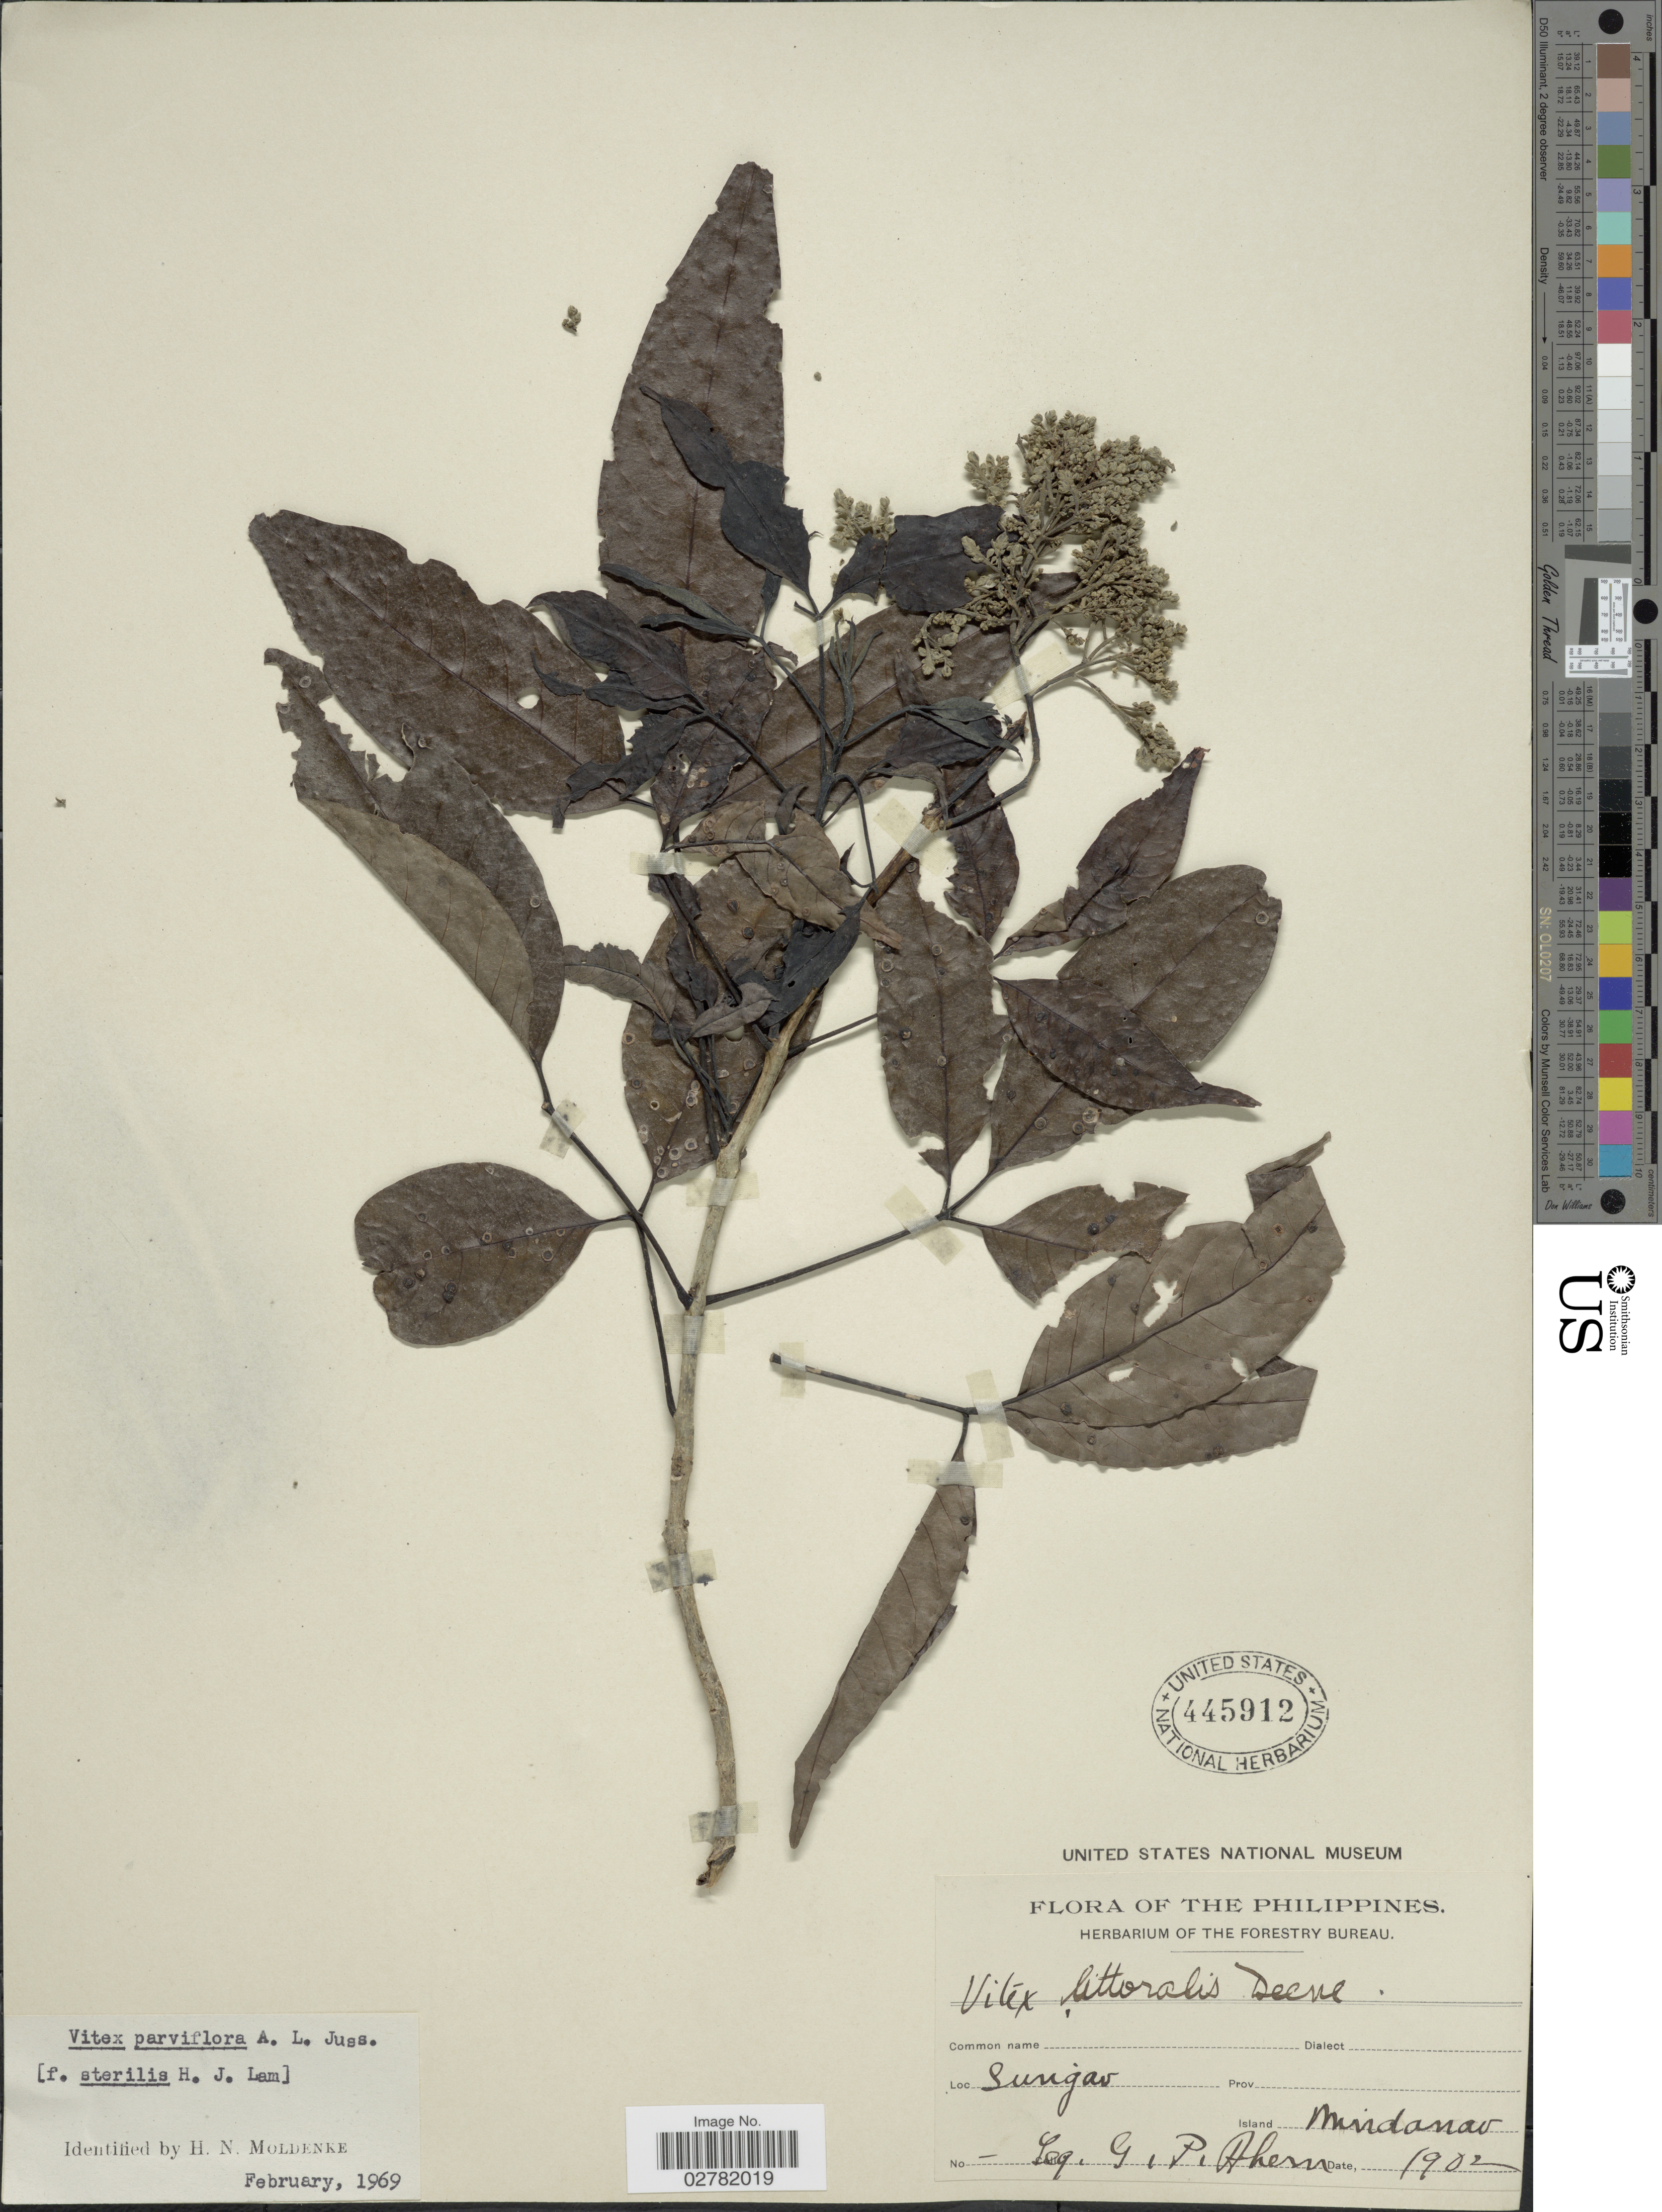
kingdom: Plantae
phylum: Tracheophyta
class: Magnoliopsida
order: Lamiales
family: Lamiaceae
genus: Vitex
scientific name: Vitex parviflora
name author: Juss.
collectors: G. Ahern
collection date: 1902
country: Philippines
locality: Sungao. Island Mindanao.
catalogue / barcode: US 445912